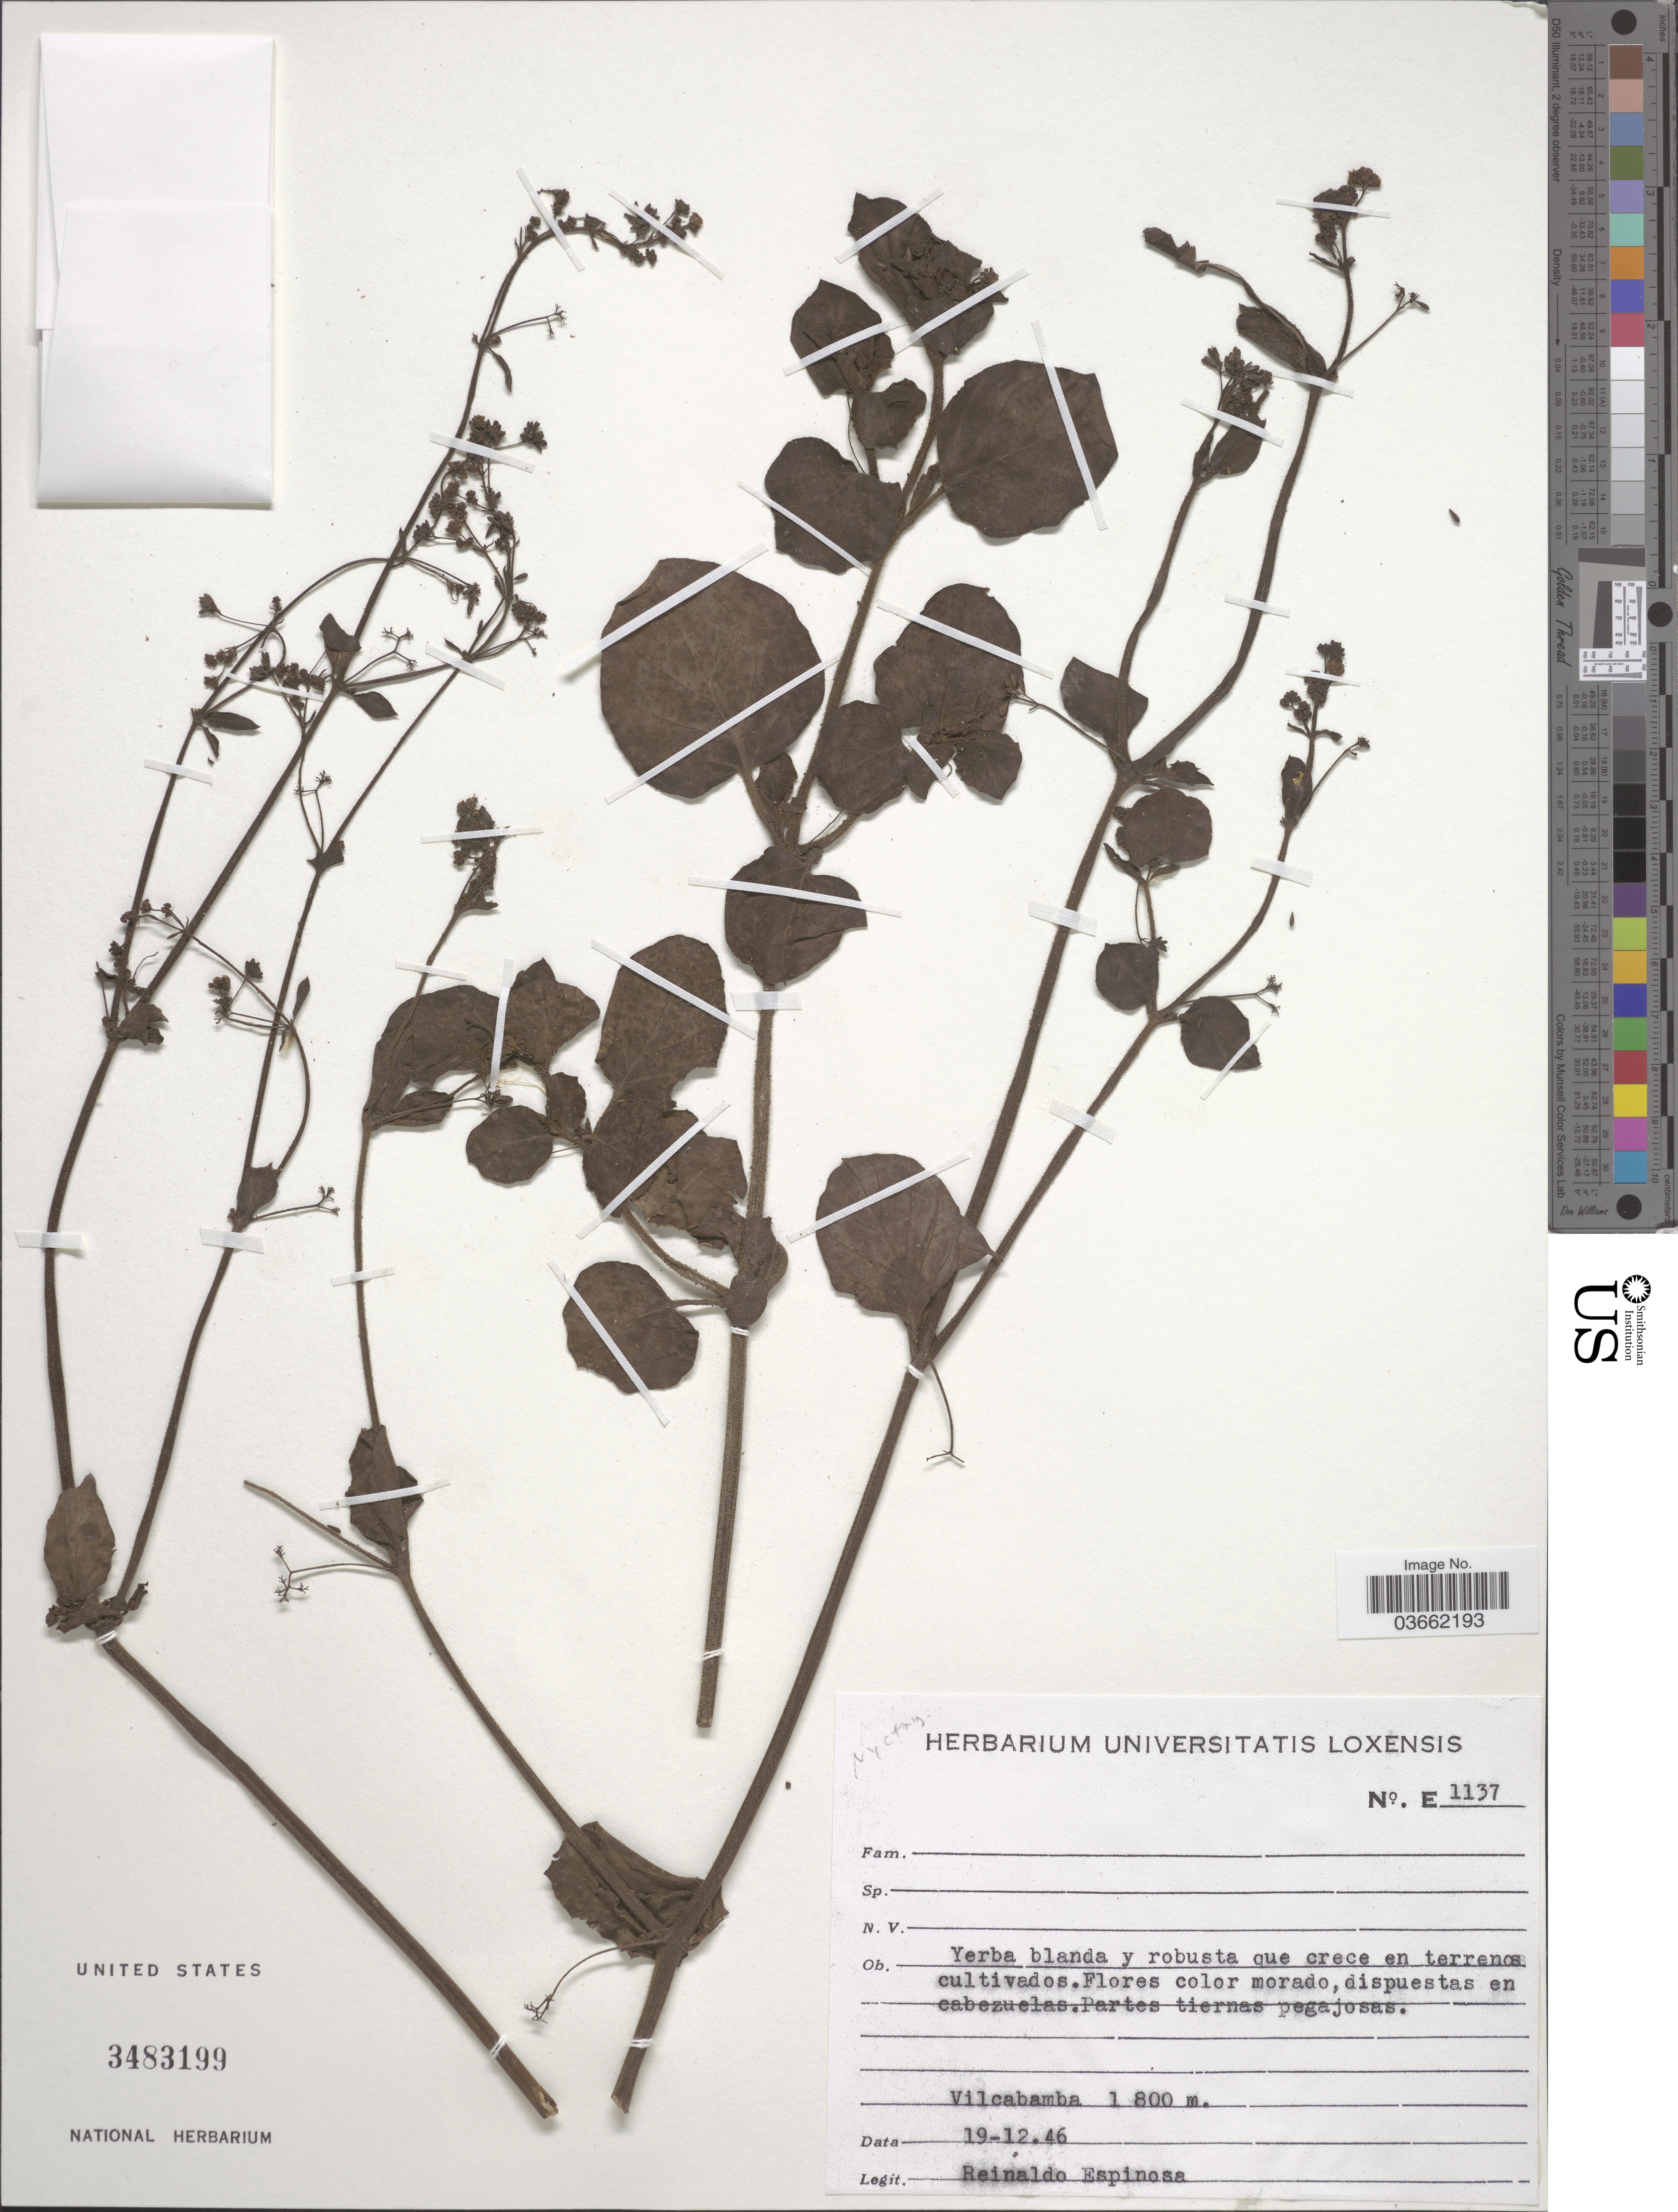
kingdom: Plantae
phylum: Tracheophyta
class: Magnoliopsida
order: Caryophyllales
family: Nyctaginaceae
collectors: R. Espinosa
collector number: E1137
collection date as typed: Transcribed d/m/y: 19/12/46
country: Ecuador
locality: Vilcabamba.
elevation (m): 1800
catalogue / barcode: US 3483199